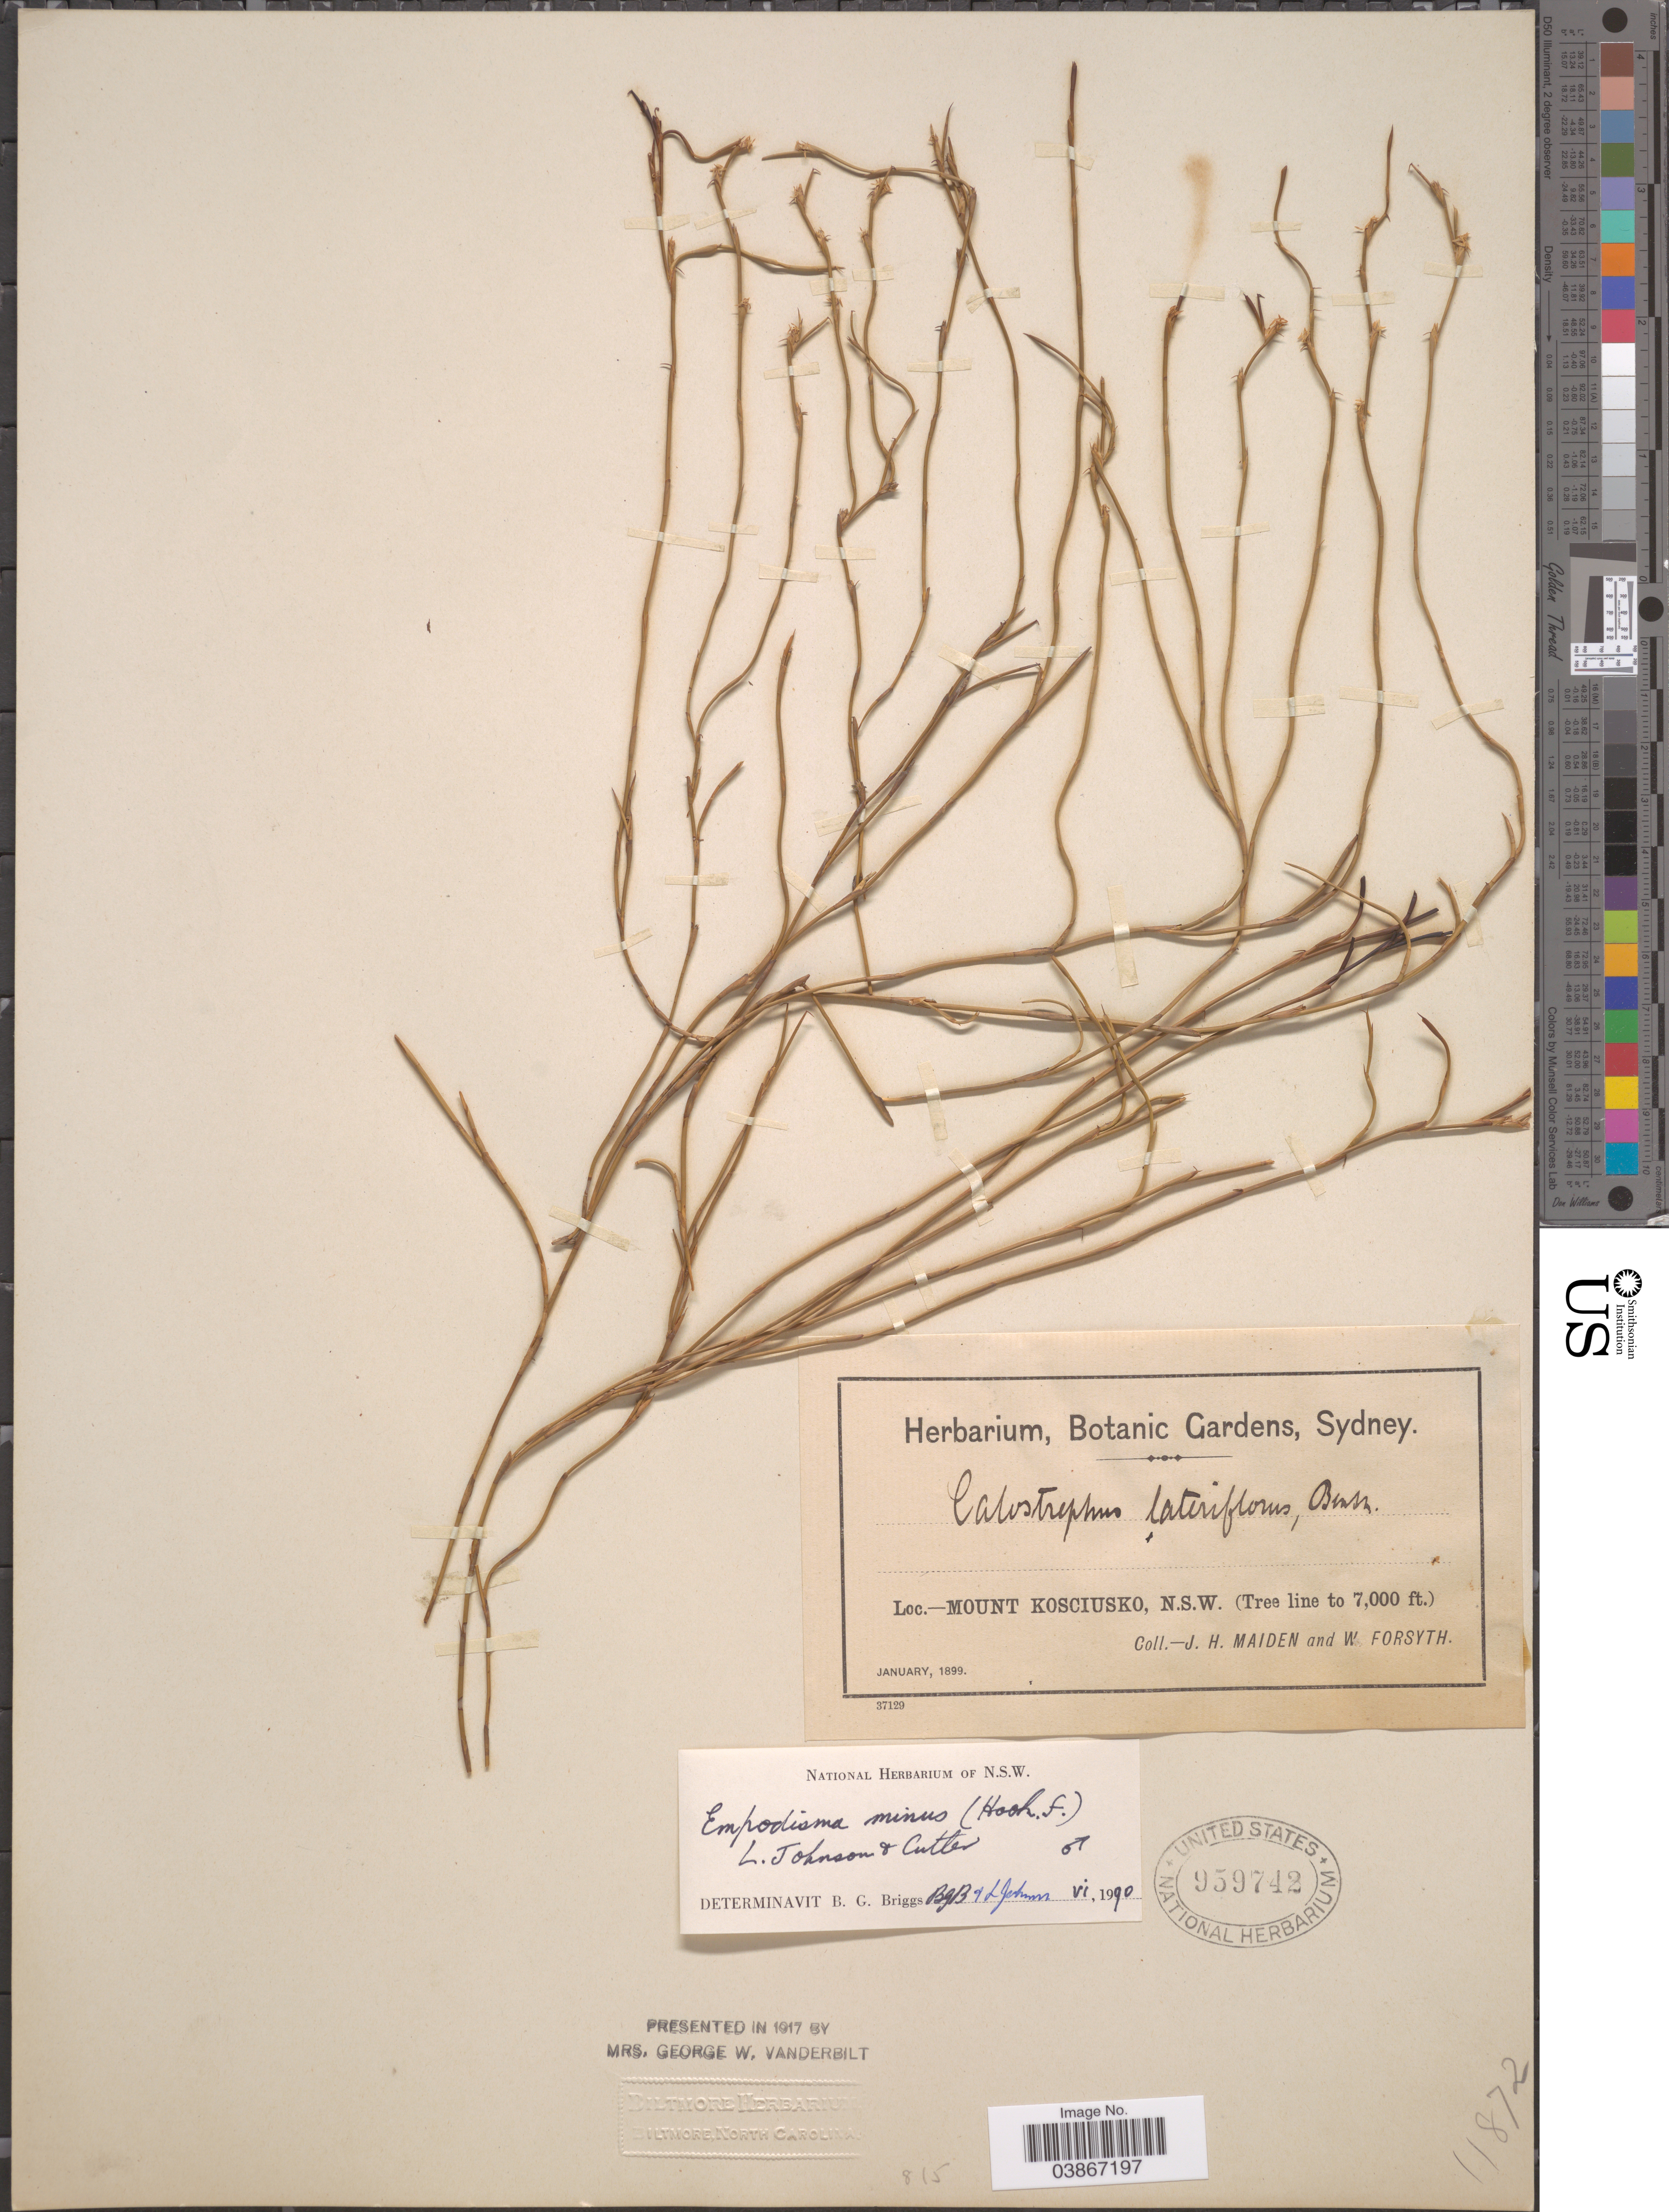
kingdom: Plantae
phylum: Tracheophyta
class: Liliopsida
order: Poales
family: Restionaceae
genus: Empodisma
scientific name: Empodisma minus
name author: (Hook. f.) L.A.S. Johnson & D.F. Cutler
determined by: Briggs, Barbara G.; Johnson, L.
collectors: J. Maiden & W. Forsyth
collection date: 1899-01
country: Australia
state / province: New South Wales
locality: Mount Kosciusko.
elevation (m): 2134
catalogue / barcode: US 959742